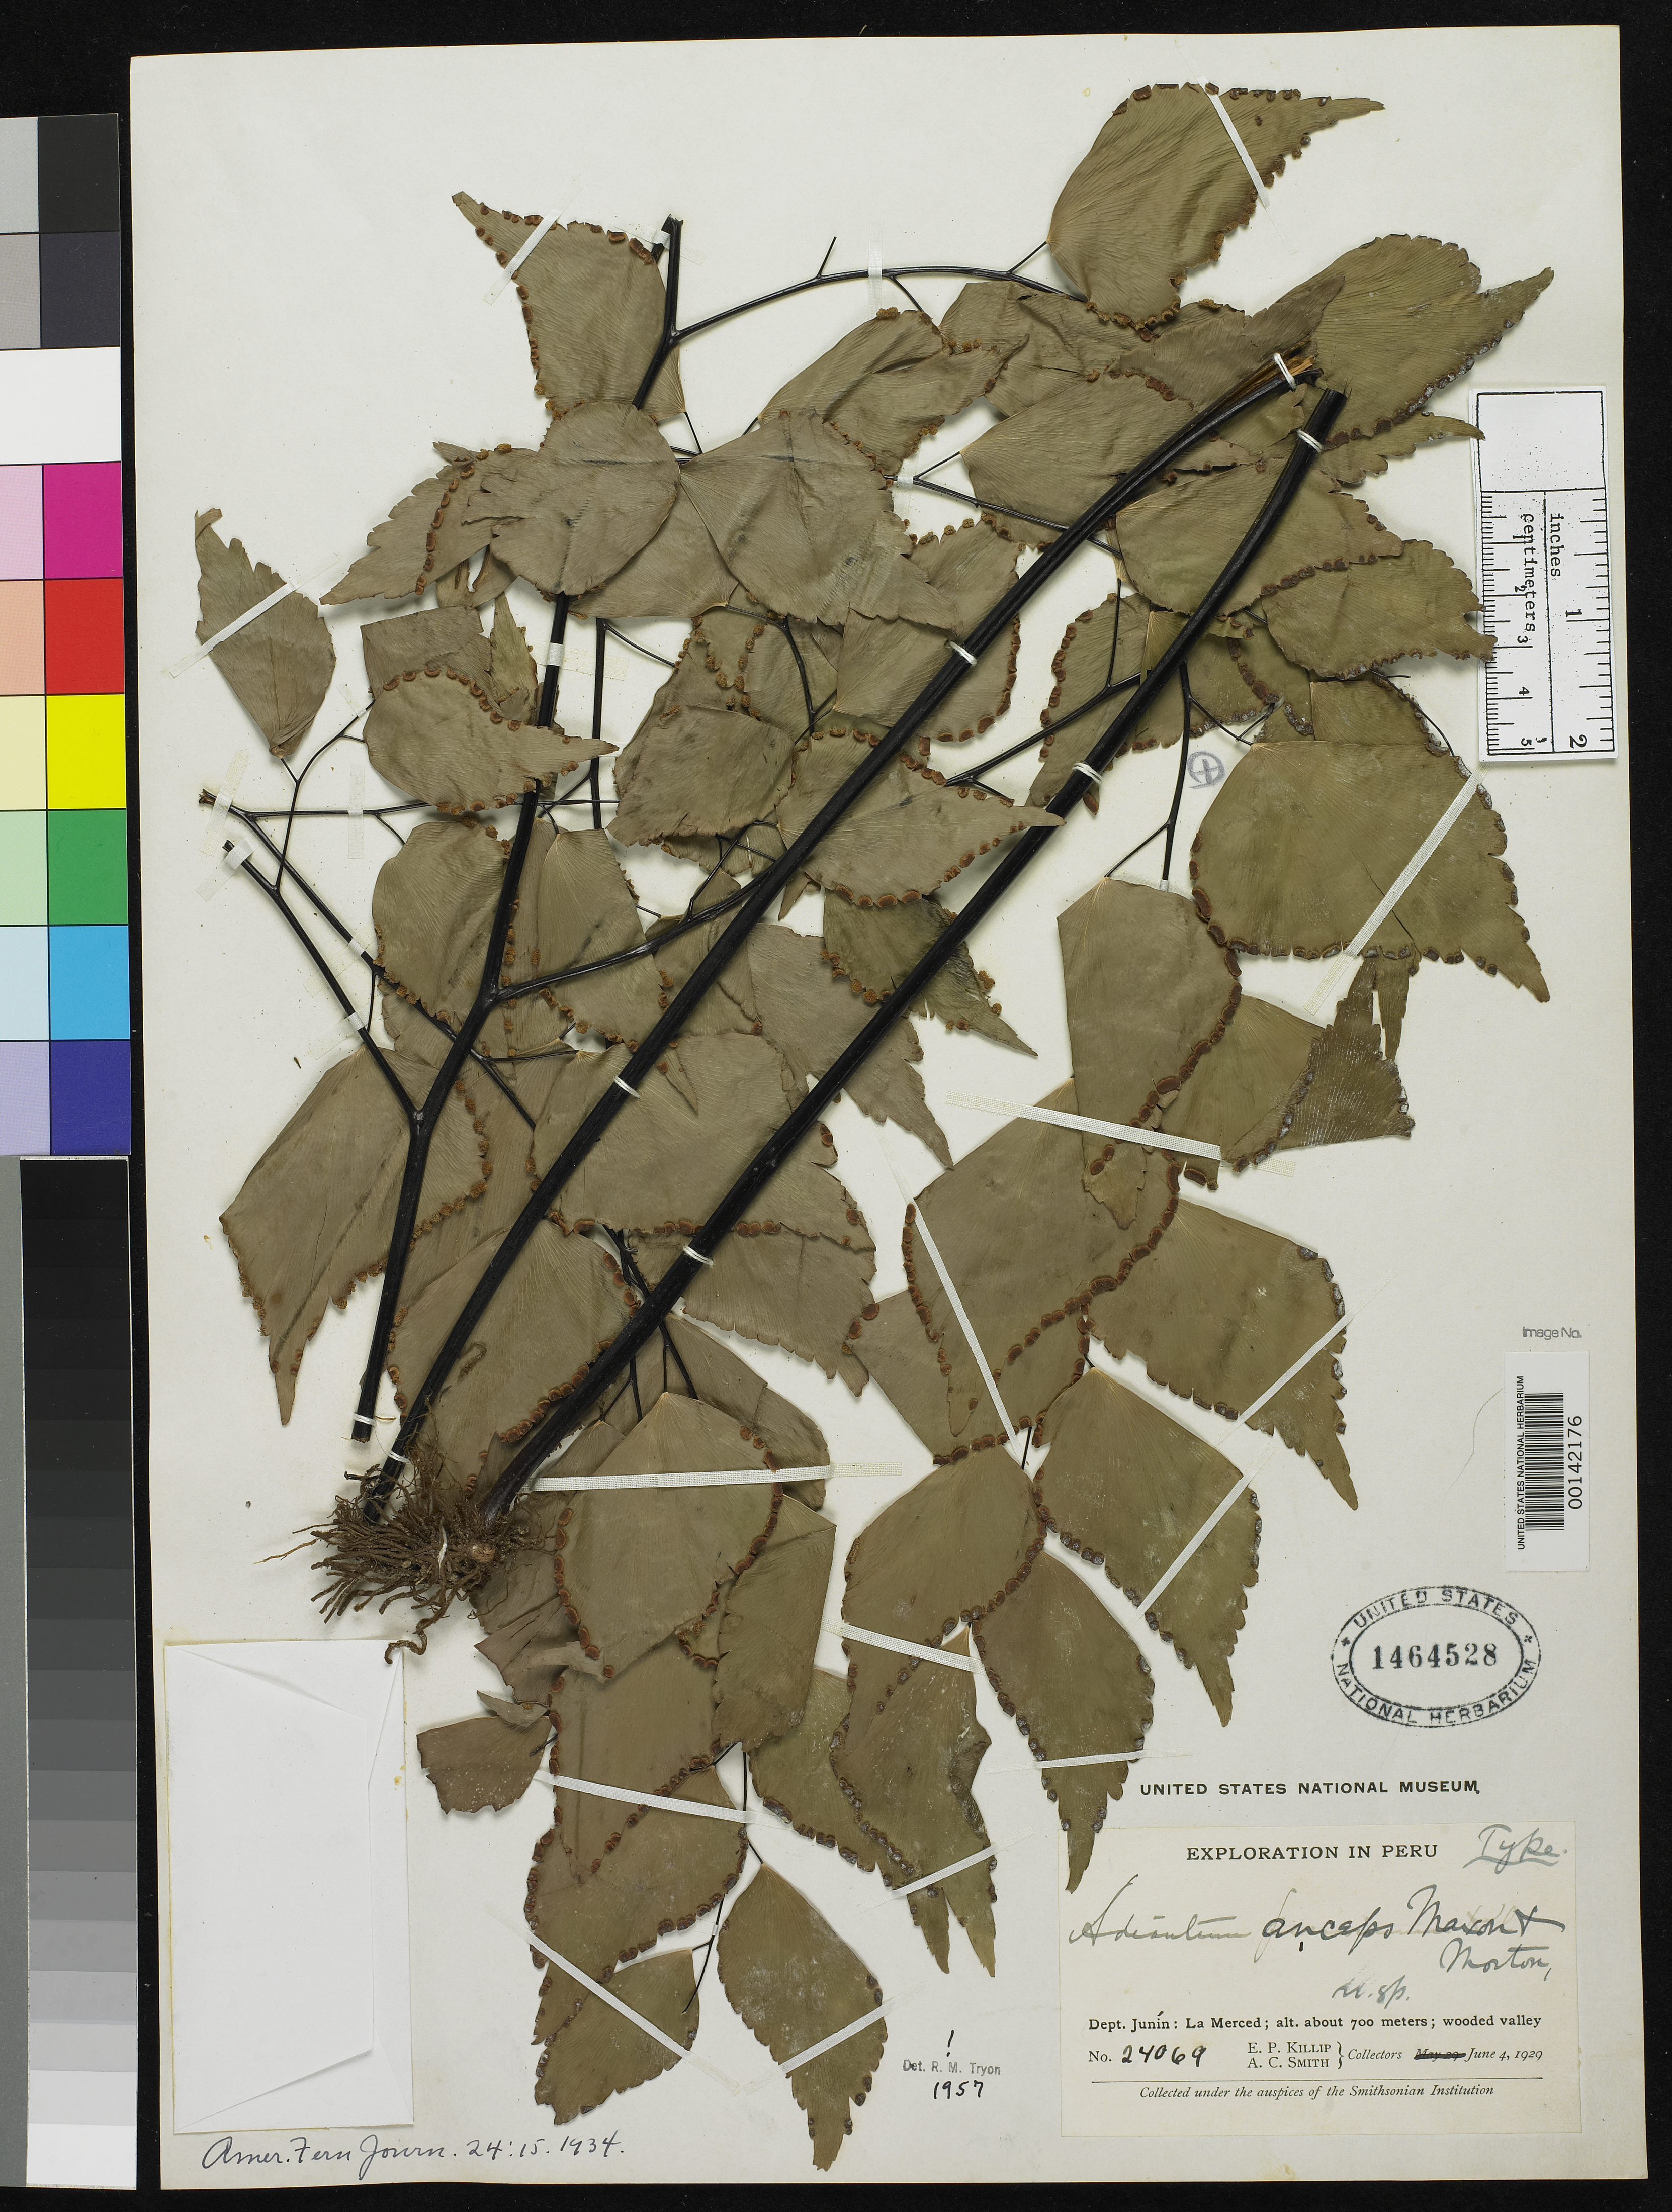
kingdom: Plantae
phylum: Tracheophyta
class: Polypodiopsida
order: Polypodiales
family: Pteridaceae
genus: Adiantum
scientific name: Adiantum anceps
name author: Maxon & C.V. Morton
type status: Holotype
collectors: E. P. Killip & A. C. Smith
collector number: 24069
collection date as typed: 04 Jun 1929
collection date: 1929-06-04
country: Peru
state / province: Junín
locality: La Merced.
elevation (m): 700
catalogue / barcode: US 1464528